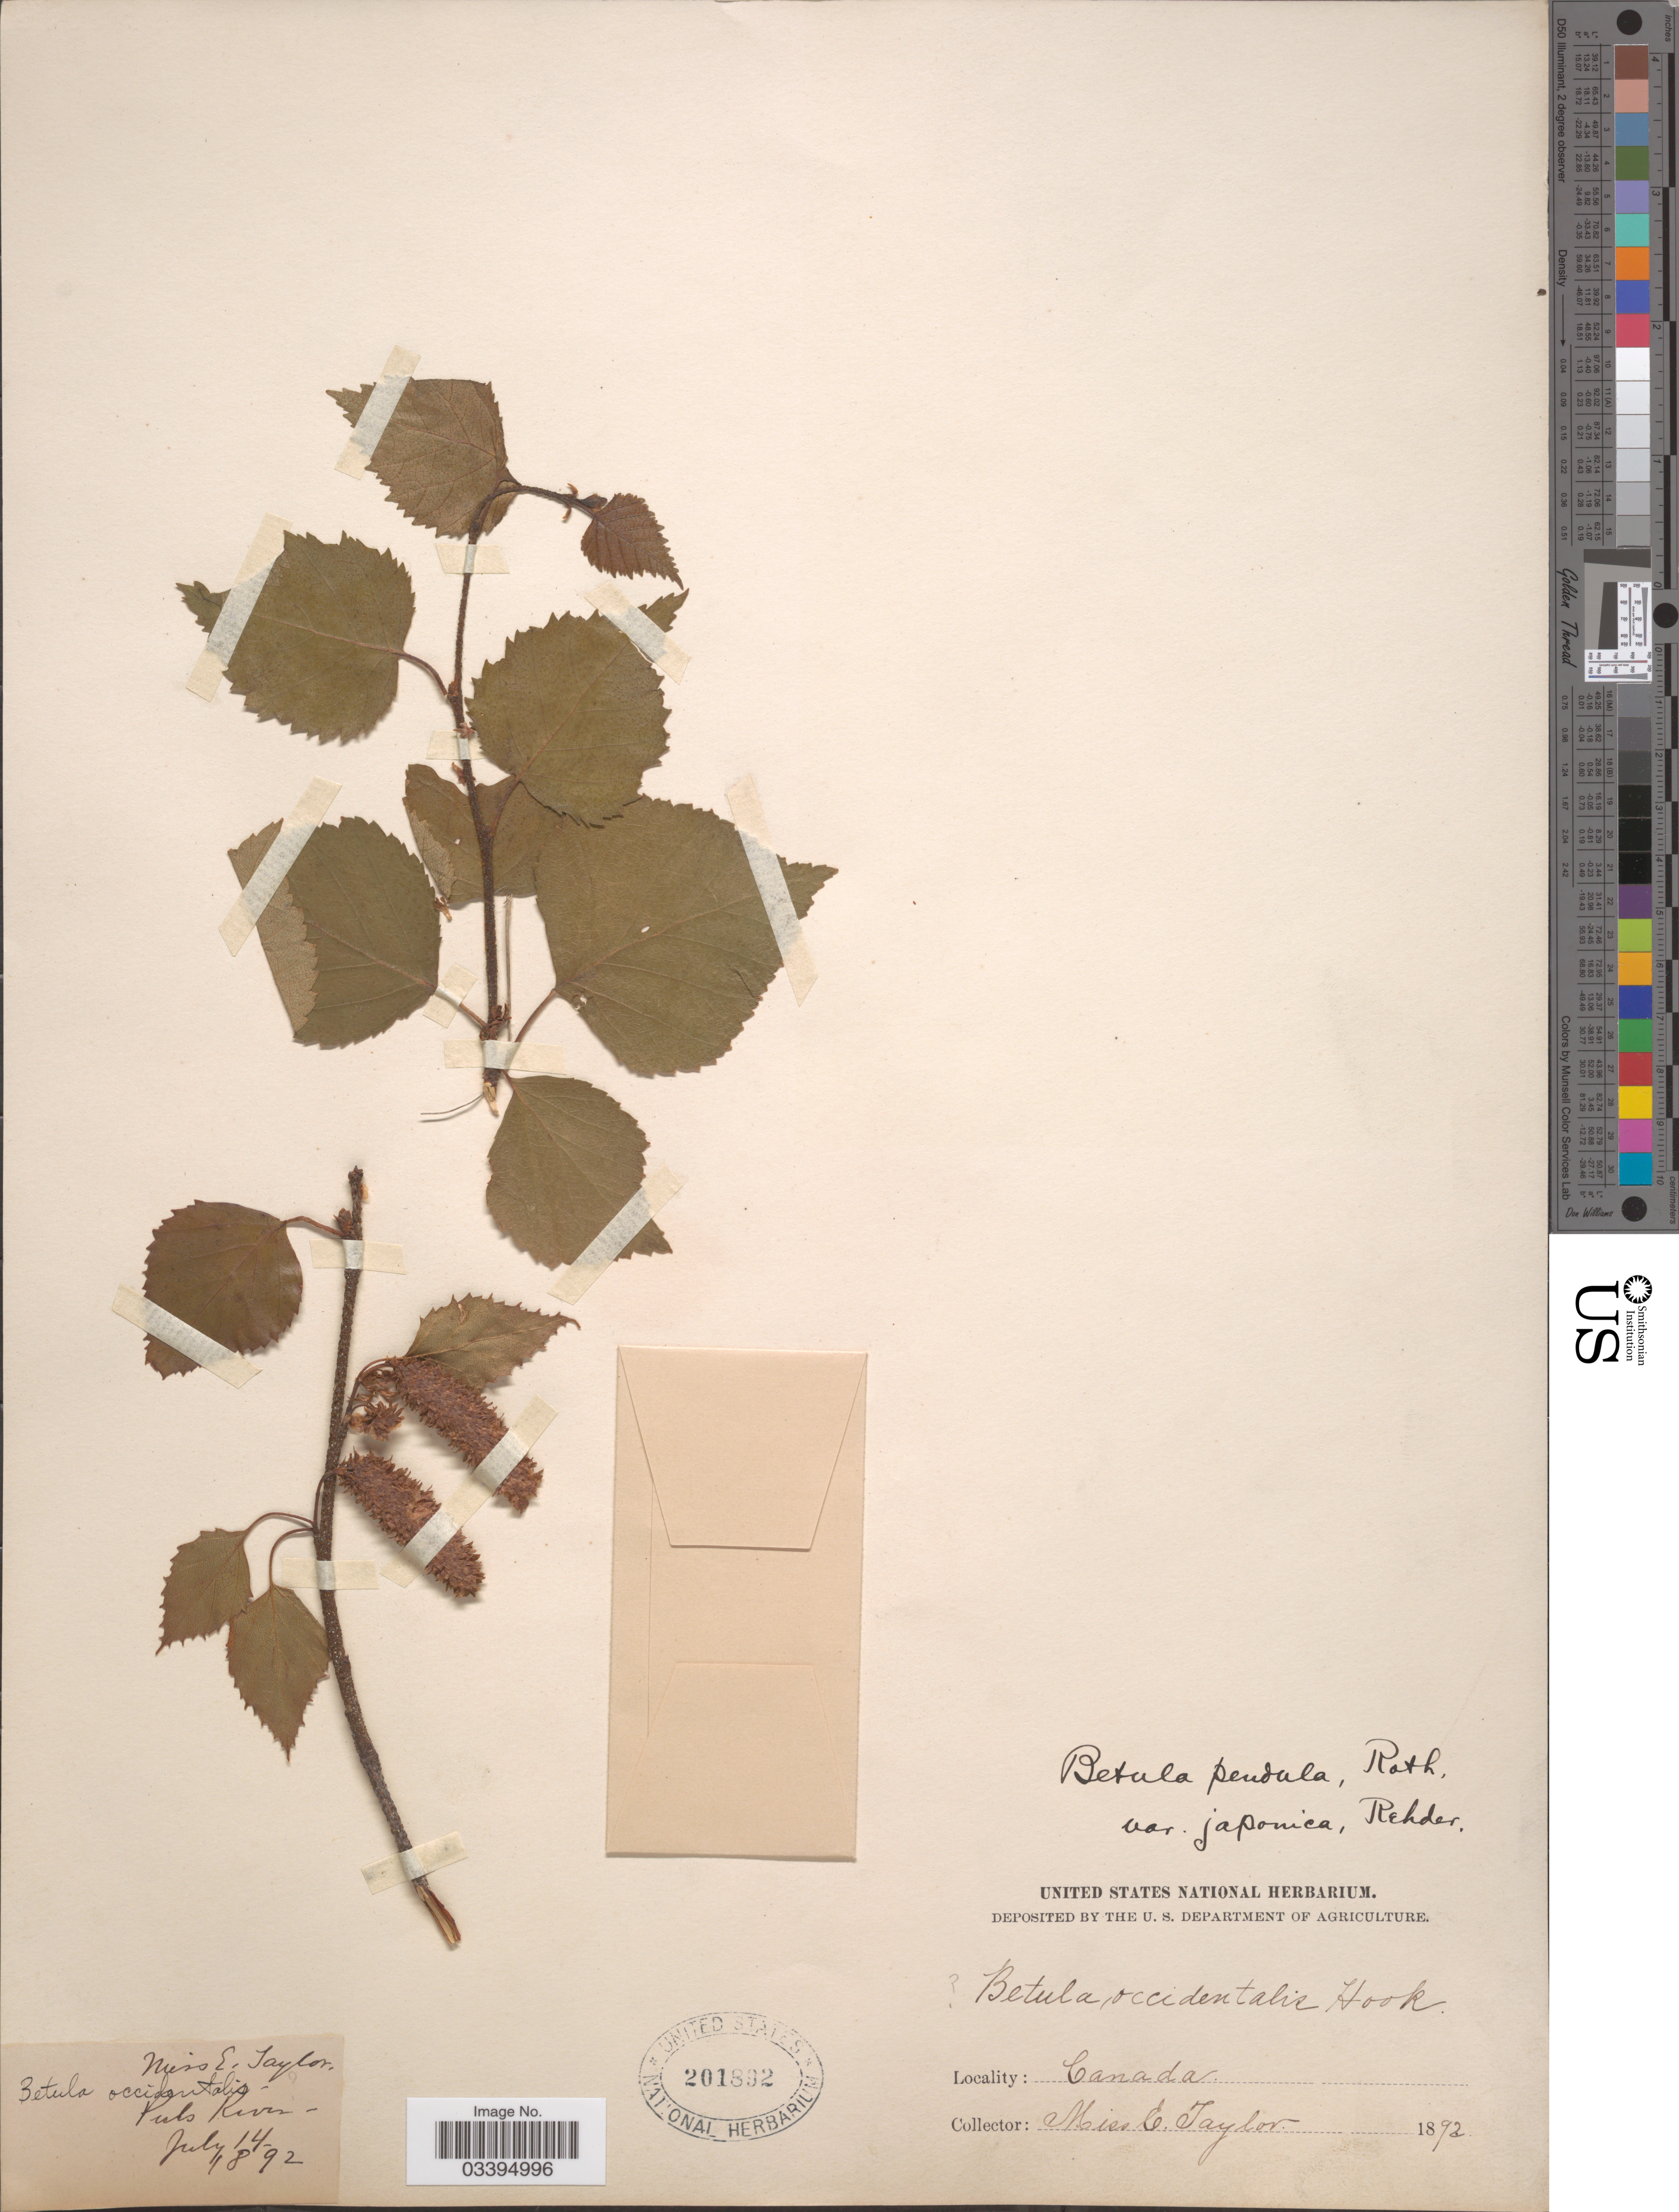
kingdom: Plantae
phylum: Tracheophyta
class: Magnoliopsida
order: Fagales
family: Betulaceae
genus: Betula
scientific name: Betula caerulea-grandis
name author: Blanch.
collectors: E. Taylor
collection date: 1892-07-14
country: Canada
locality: Puls River.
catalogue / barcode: US 201892